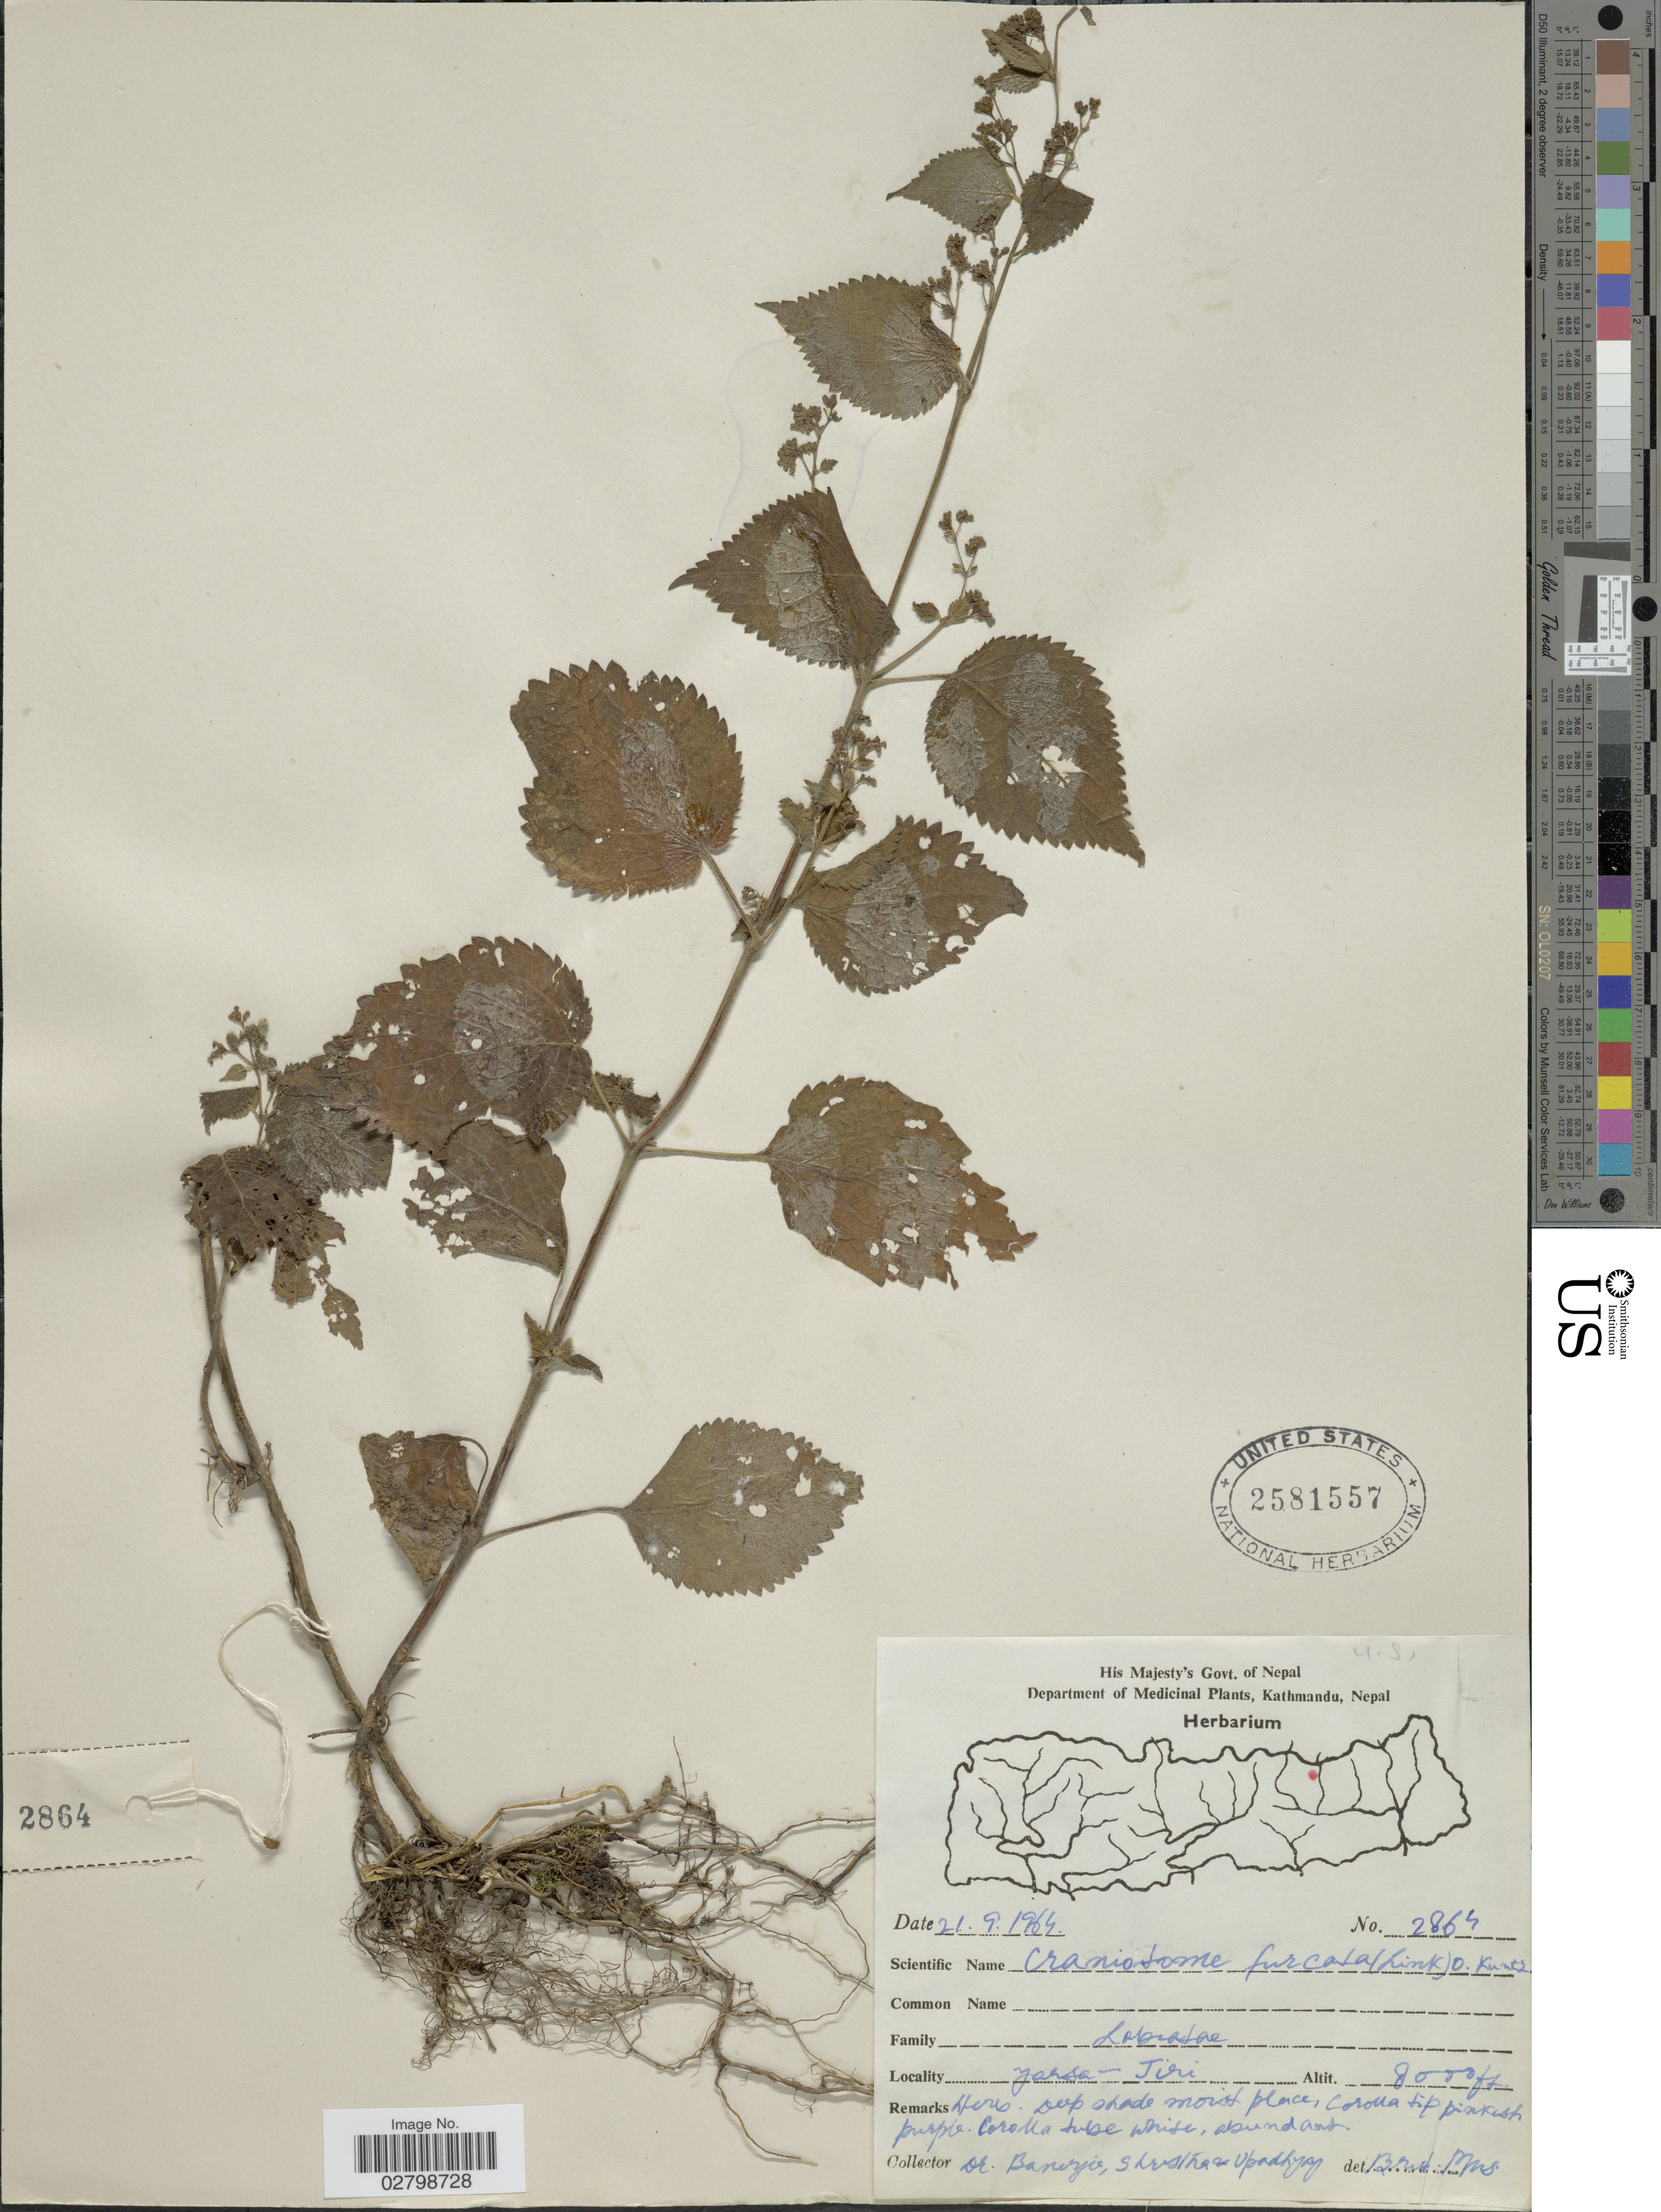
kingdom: Plantae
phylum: Tracheophyta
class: Magnoliopsida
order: Lamiales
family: Lamiaceae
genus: Craniotome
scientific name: Craniotome furcata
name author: (Link) Kuntze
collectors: -. Banerjee, -. Shrestha & Upadhyay, --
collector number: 2864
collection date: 1964-09-21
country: Nepal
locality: Yahsa-Tiri [interpreted].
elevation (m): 2438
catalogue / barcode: US 2581557